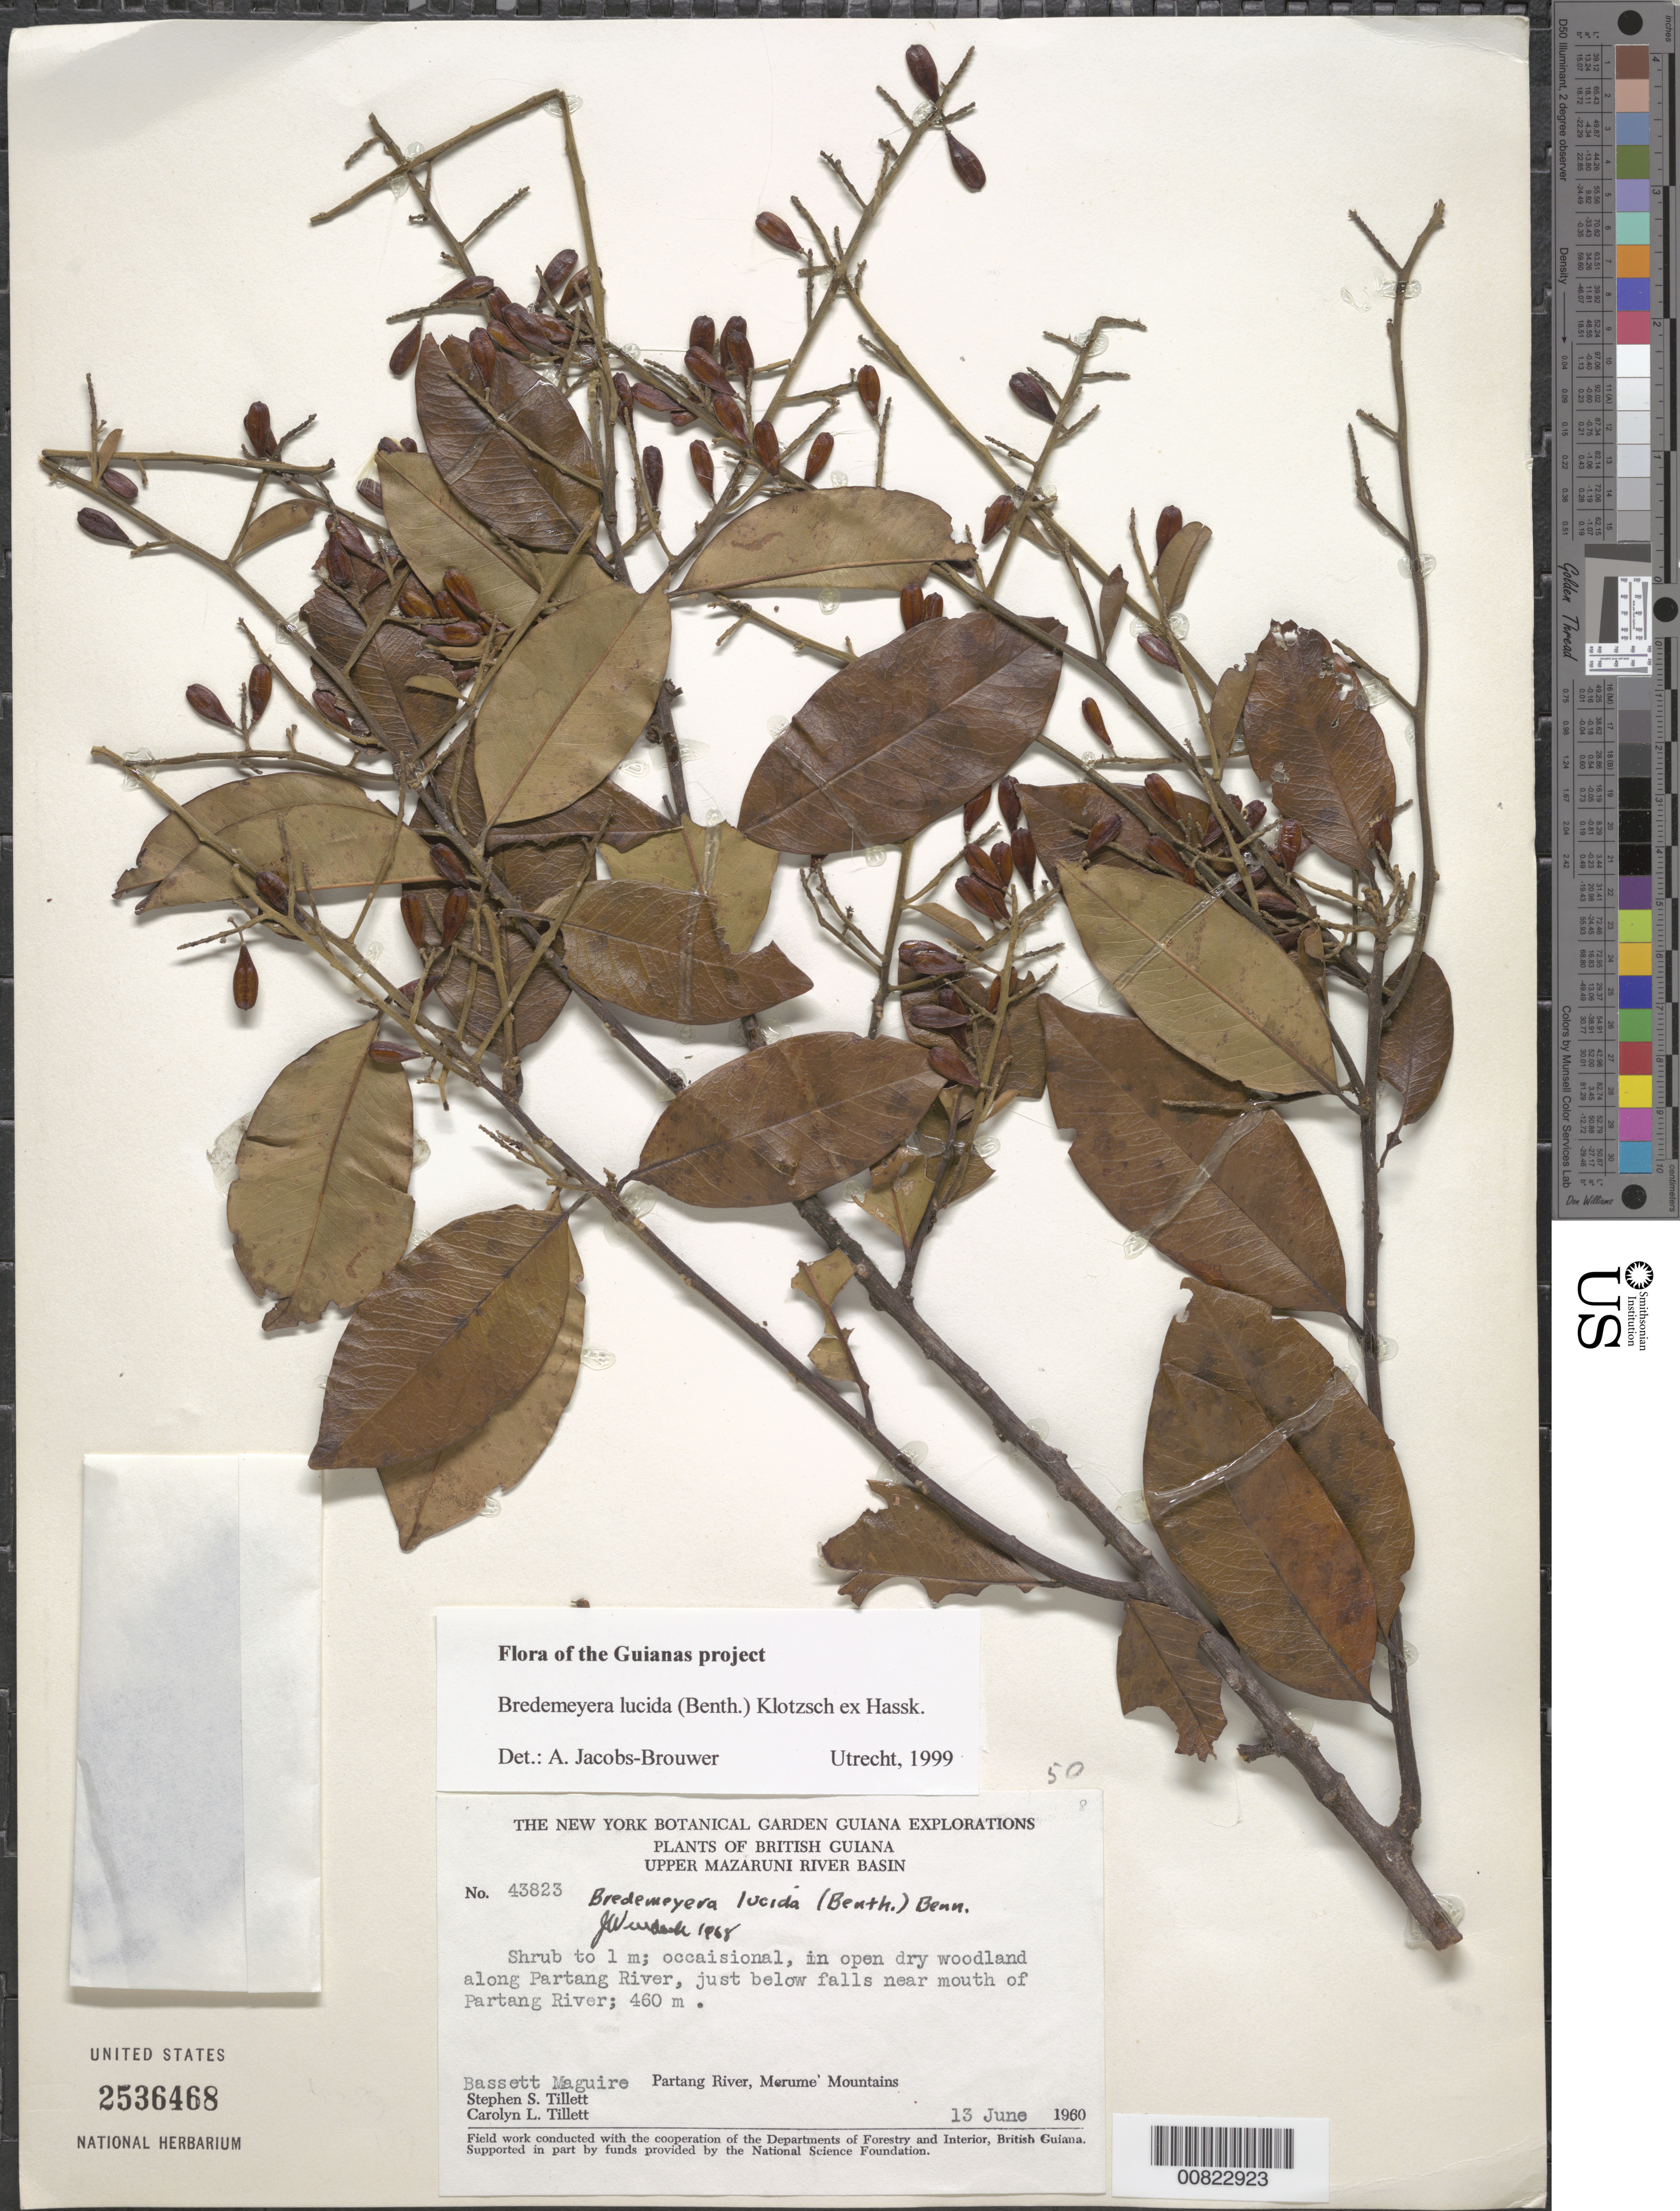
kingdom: Plantae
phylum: Tracheophyta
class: Magnoliopsida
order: Fabales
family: Polygalaceae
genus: Bredemeyera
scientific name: Bredemeyera lucida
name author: (Benth.) Klotzsch ex Hassk.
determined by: Jacobs-Brouwer, A.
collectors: B. Maguire, S. S. Tillett & C. L. Tillett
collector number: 43823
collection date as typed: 13-Jun-60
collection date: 1960-06-13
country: Guyana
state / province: Cuyuni-Mazaruni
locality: Merume Mts., Partang River, Partang Savanna near mouth of river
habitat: Open dry woodland along river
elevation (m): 460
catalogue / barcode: US 2536468